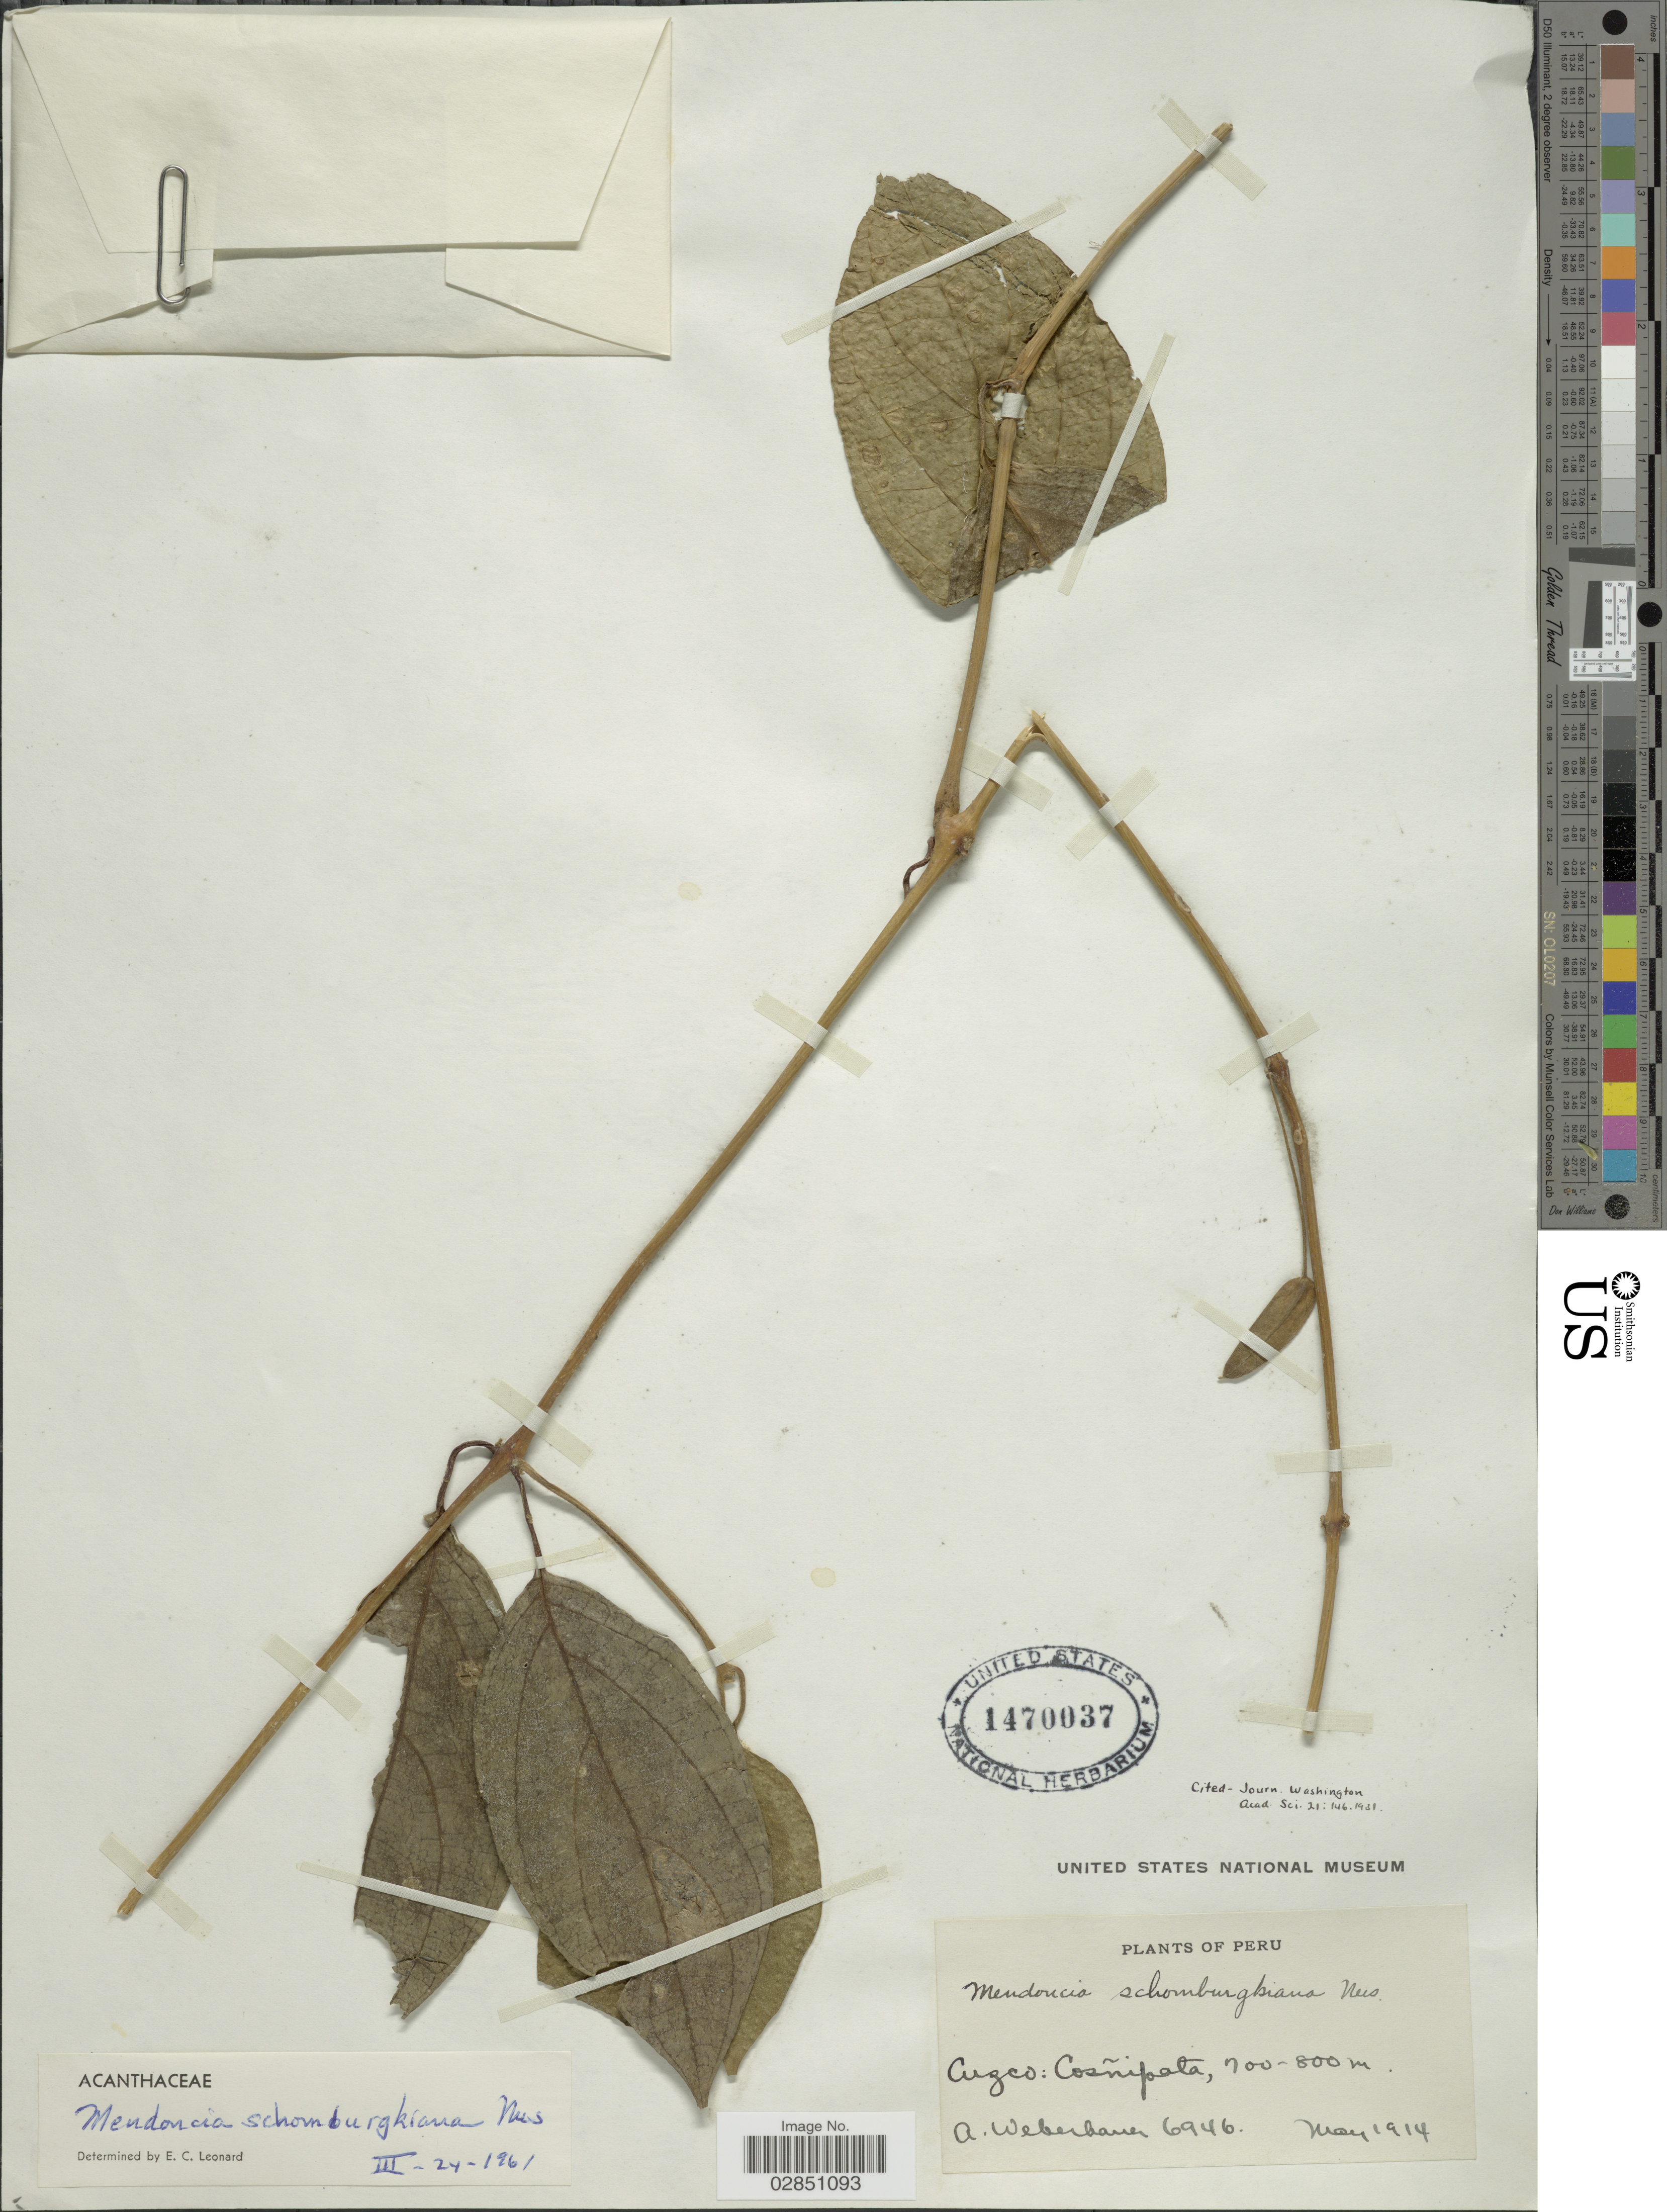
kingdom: Plantae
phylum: Tracheophyta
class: Magnoliopsida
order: Lamiales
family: Acanthaceae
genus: Mendoncia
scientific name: Mendoncia hoffmannseggiana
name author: Nees in DC.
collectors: A. Weberbauer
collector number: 6946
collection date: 1914-05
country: Peru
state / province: Cusco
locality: Cuzco, Cosñipata.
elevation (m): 700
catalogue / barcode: US 1470037